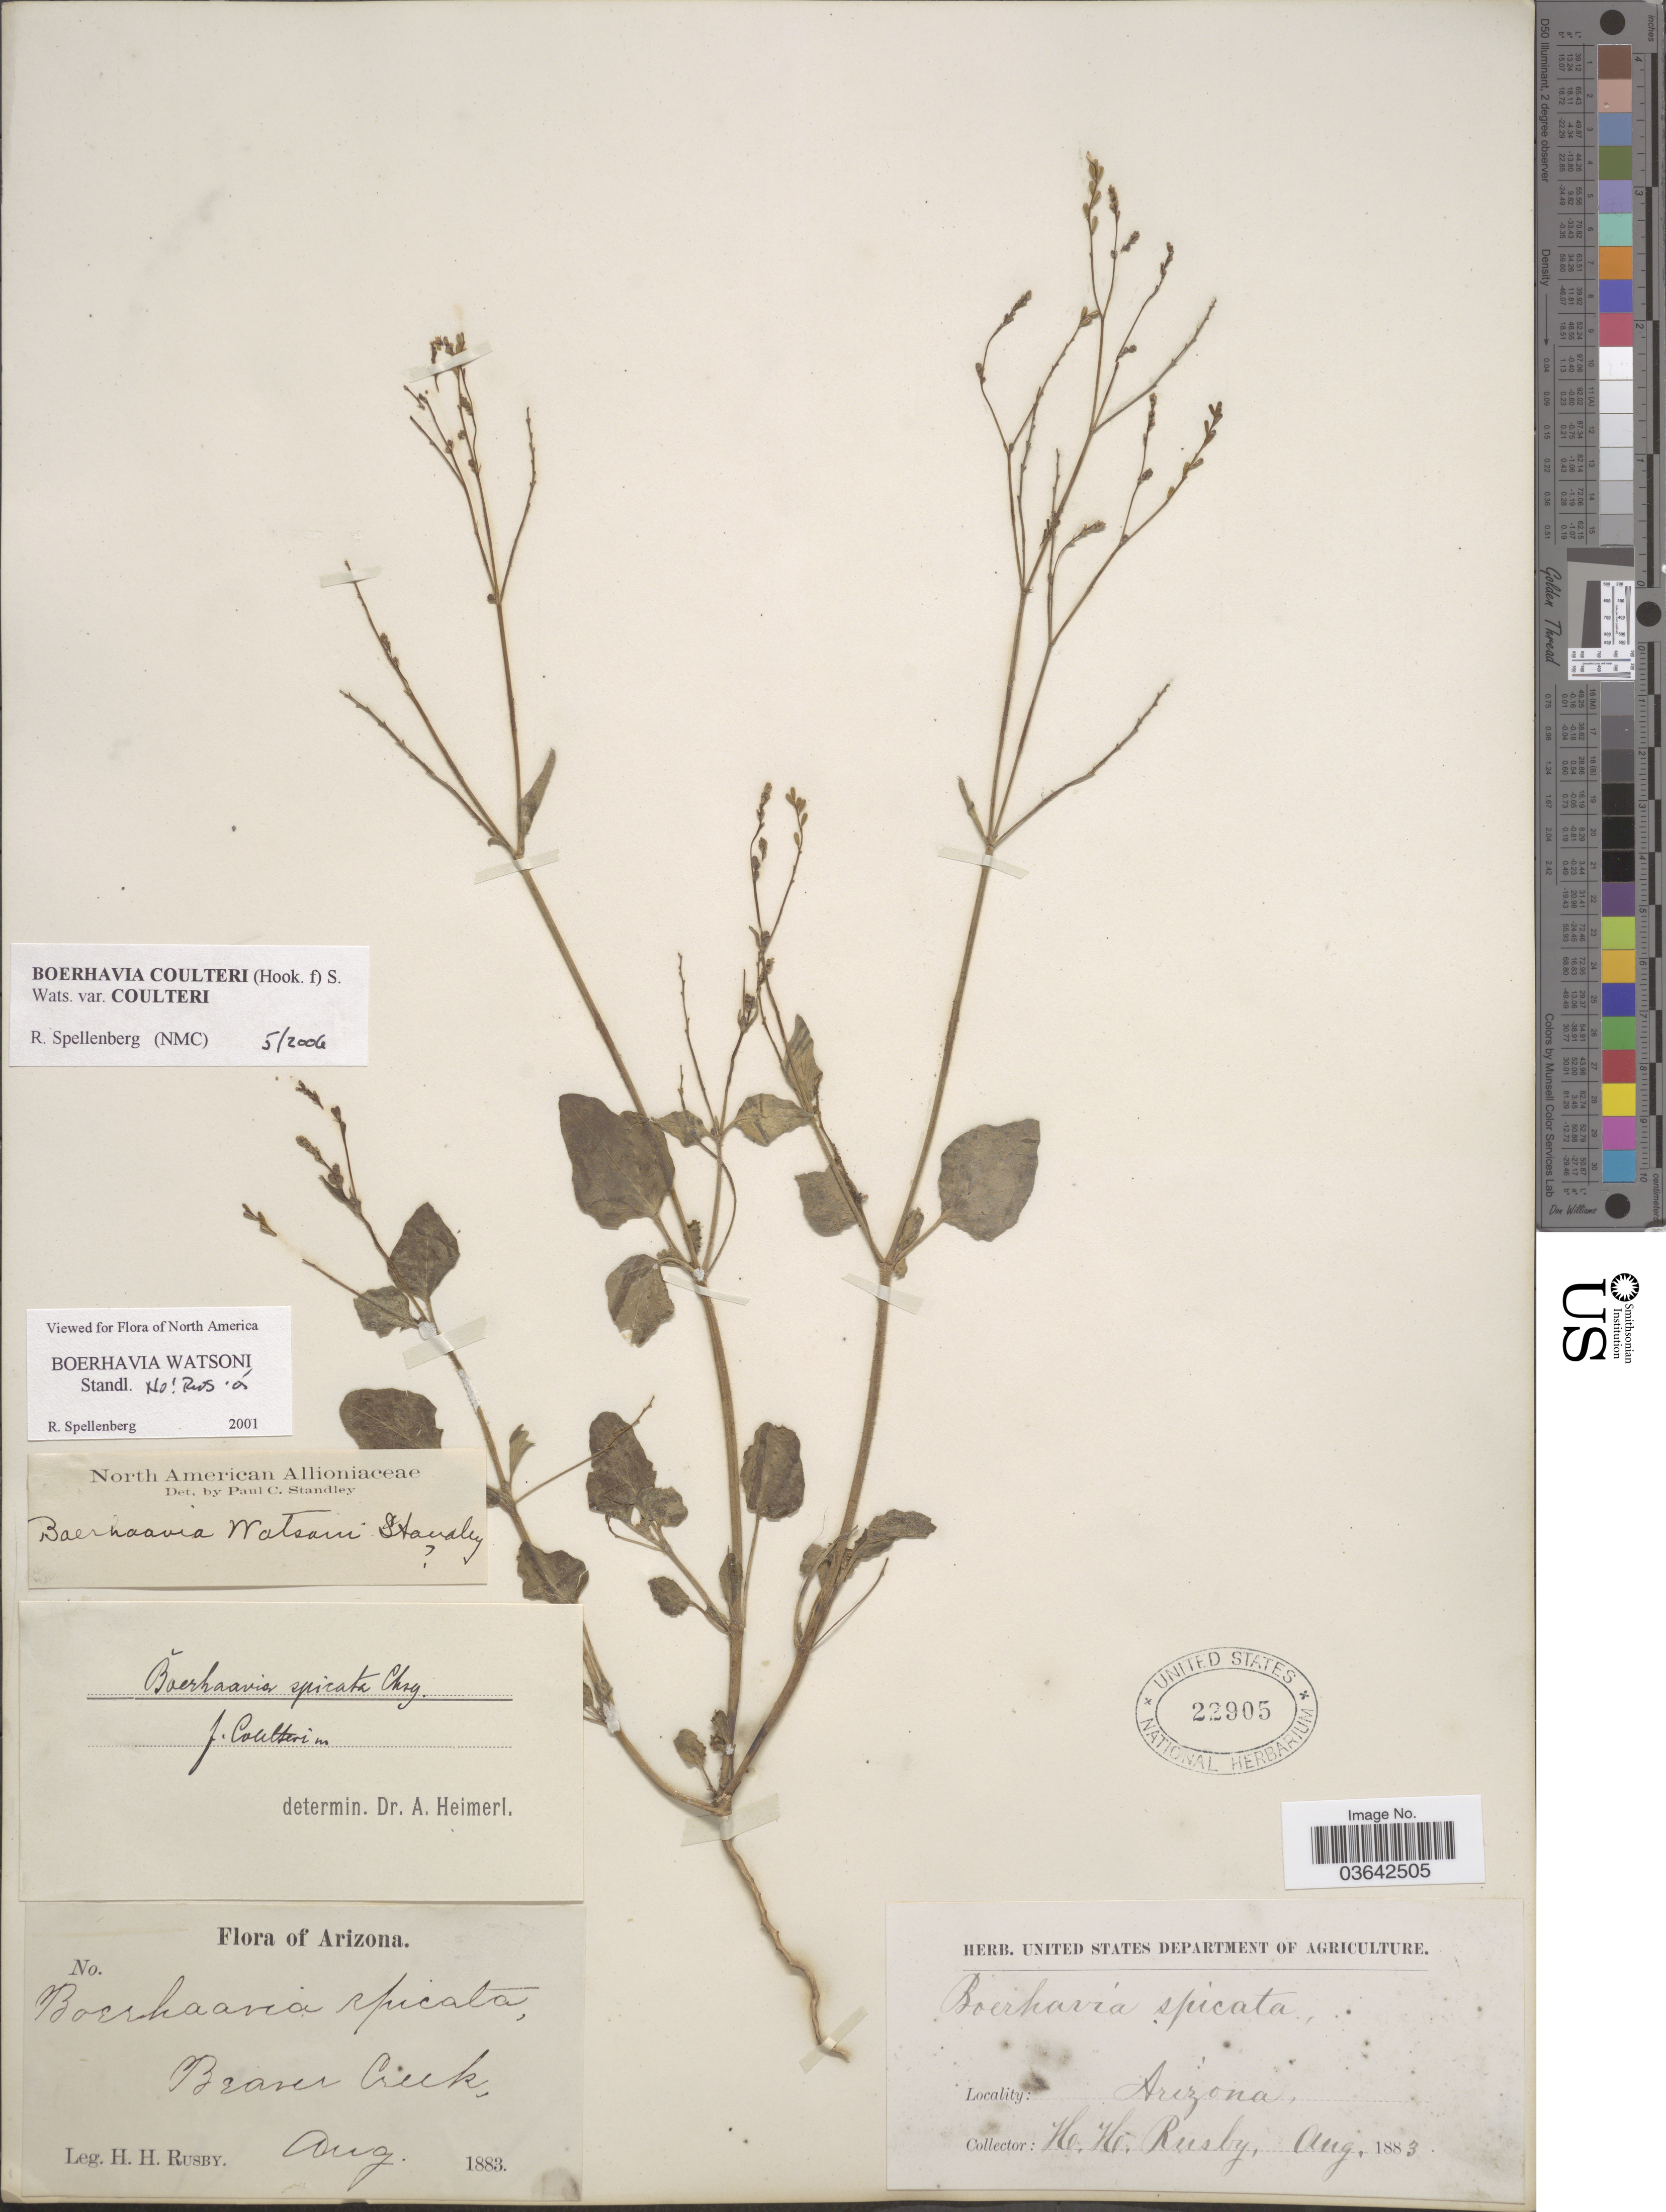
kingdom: Plantae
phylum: Tracheophyta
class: Magnoliopsida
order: Caryophyllales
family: Nyctaginaceae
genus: Boerhavia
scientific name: Boerhavia coulteri var. coulteri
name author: (Hook. f.) S. Watson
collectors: H. H. Rusby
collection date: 1883-08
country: United States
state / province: Arizona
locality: Beaver Creek.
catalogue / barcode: US 22905